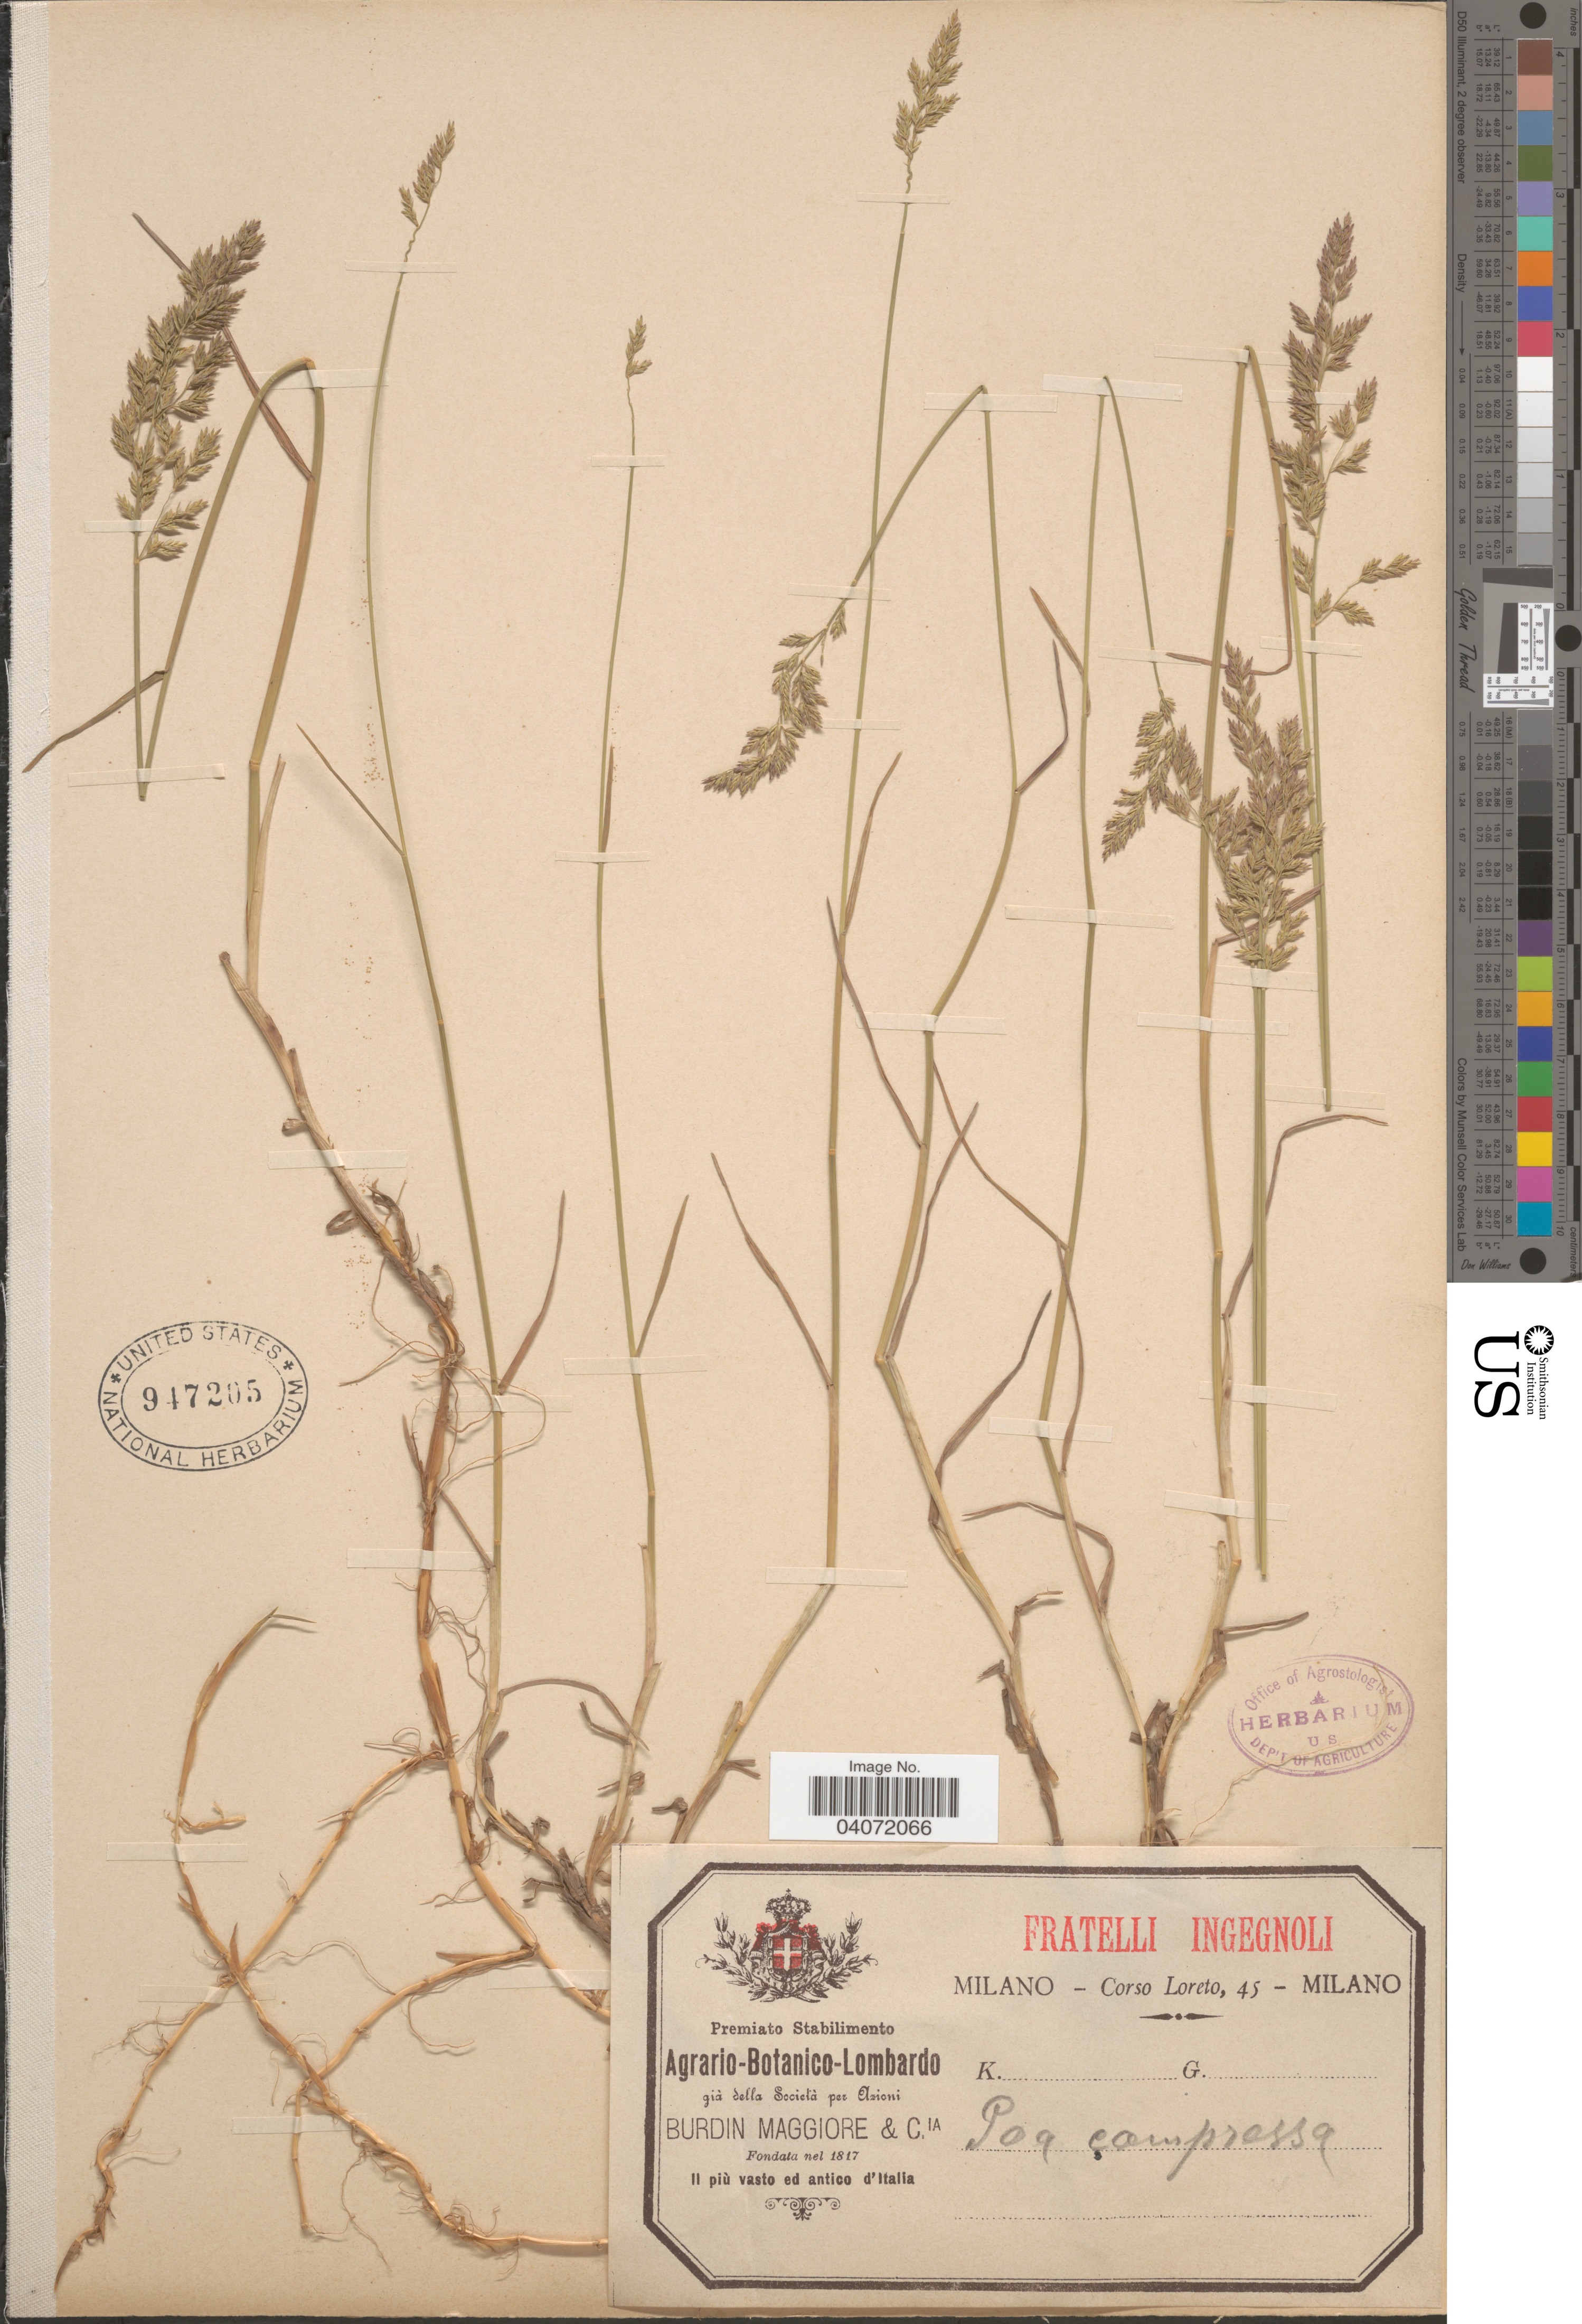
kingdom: Plantae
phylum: Tracheophyta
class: Liliopsida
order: Poales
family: Poaceae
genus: Poa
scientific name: Poa compressa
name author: L.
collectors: Loreto, C.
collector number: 45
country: Italy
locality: II più vasto ed antico d'Italia.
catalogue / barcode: US 947205